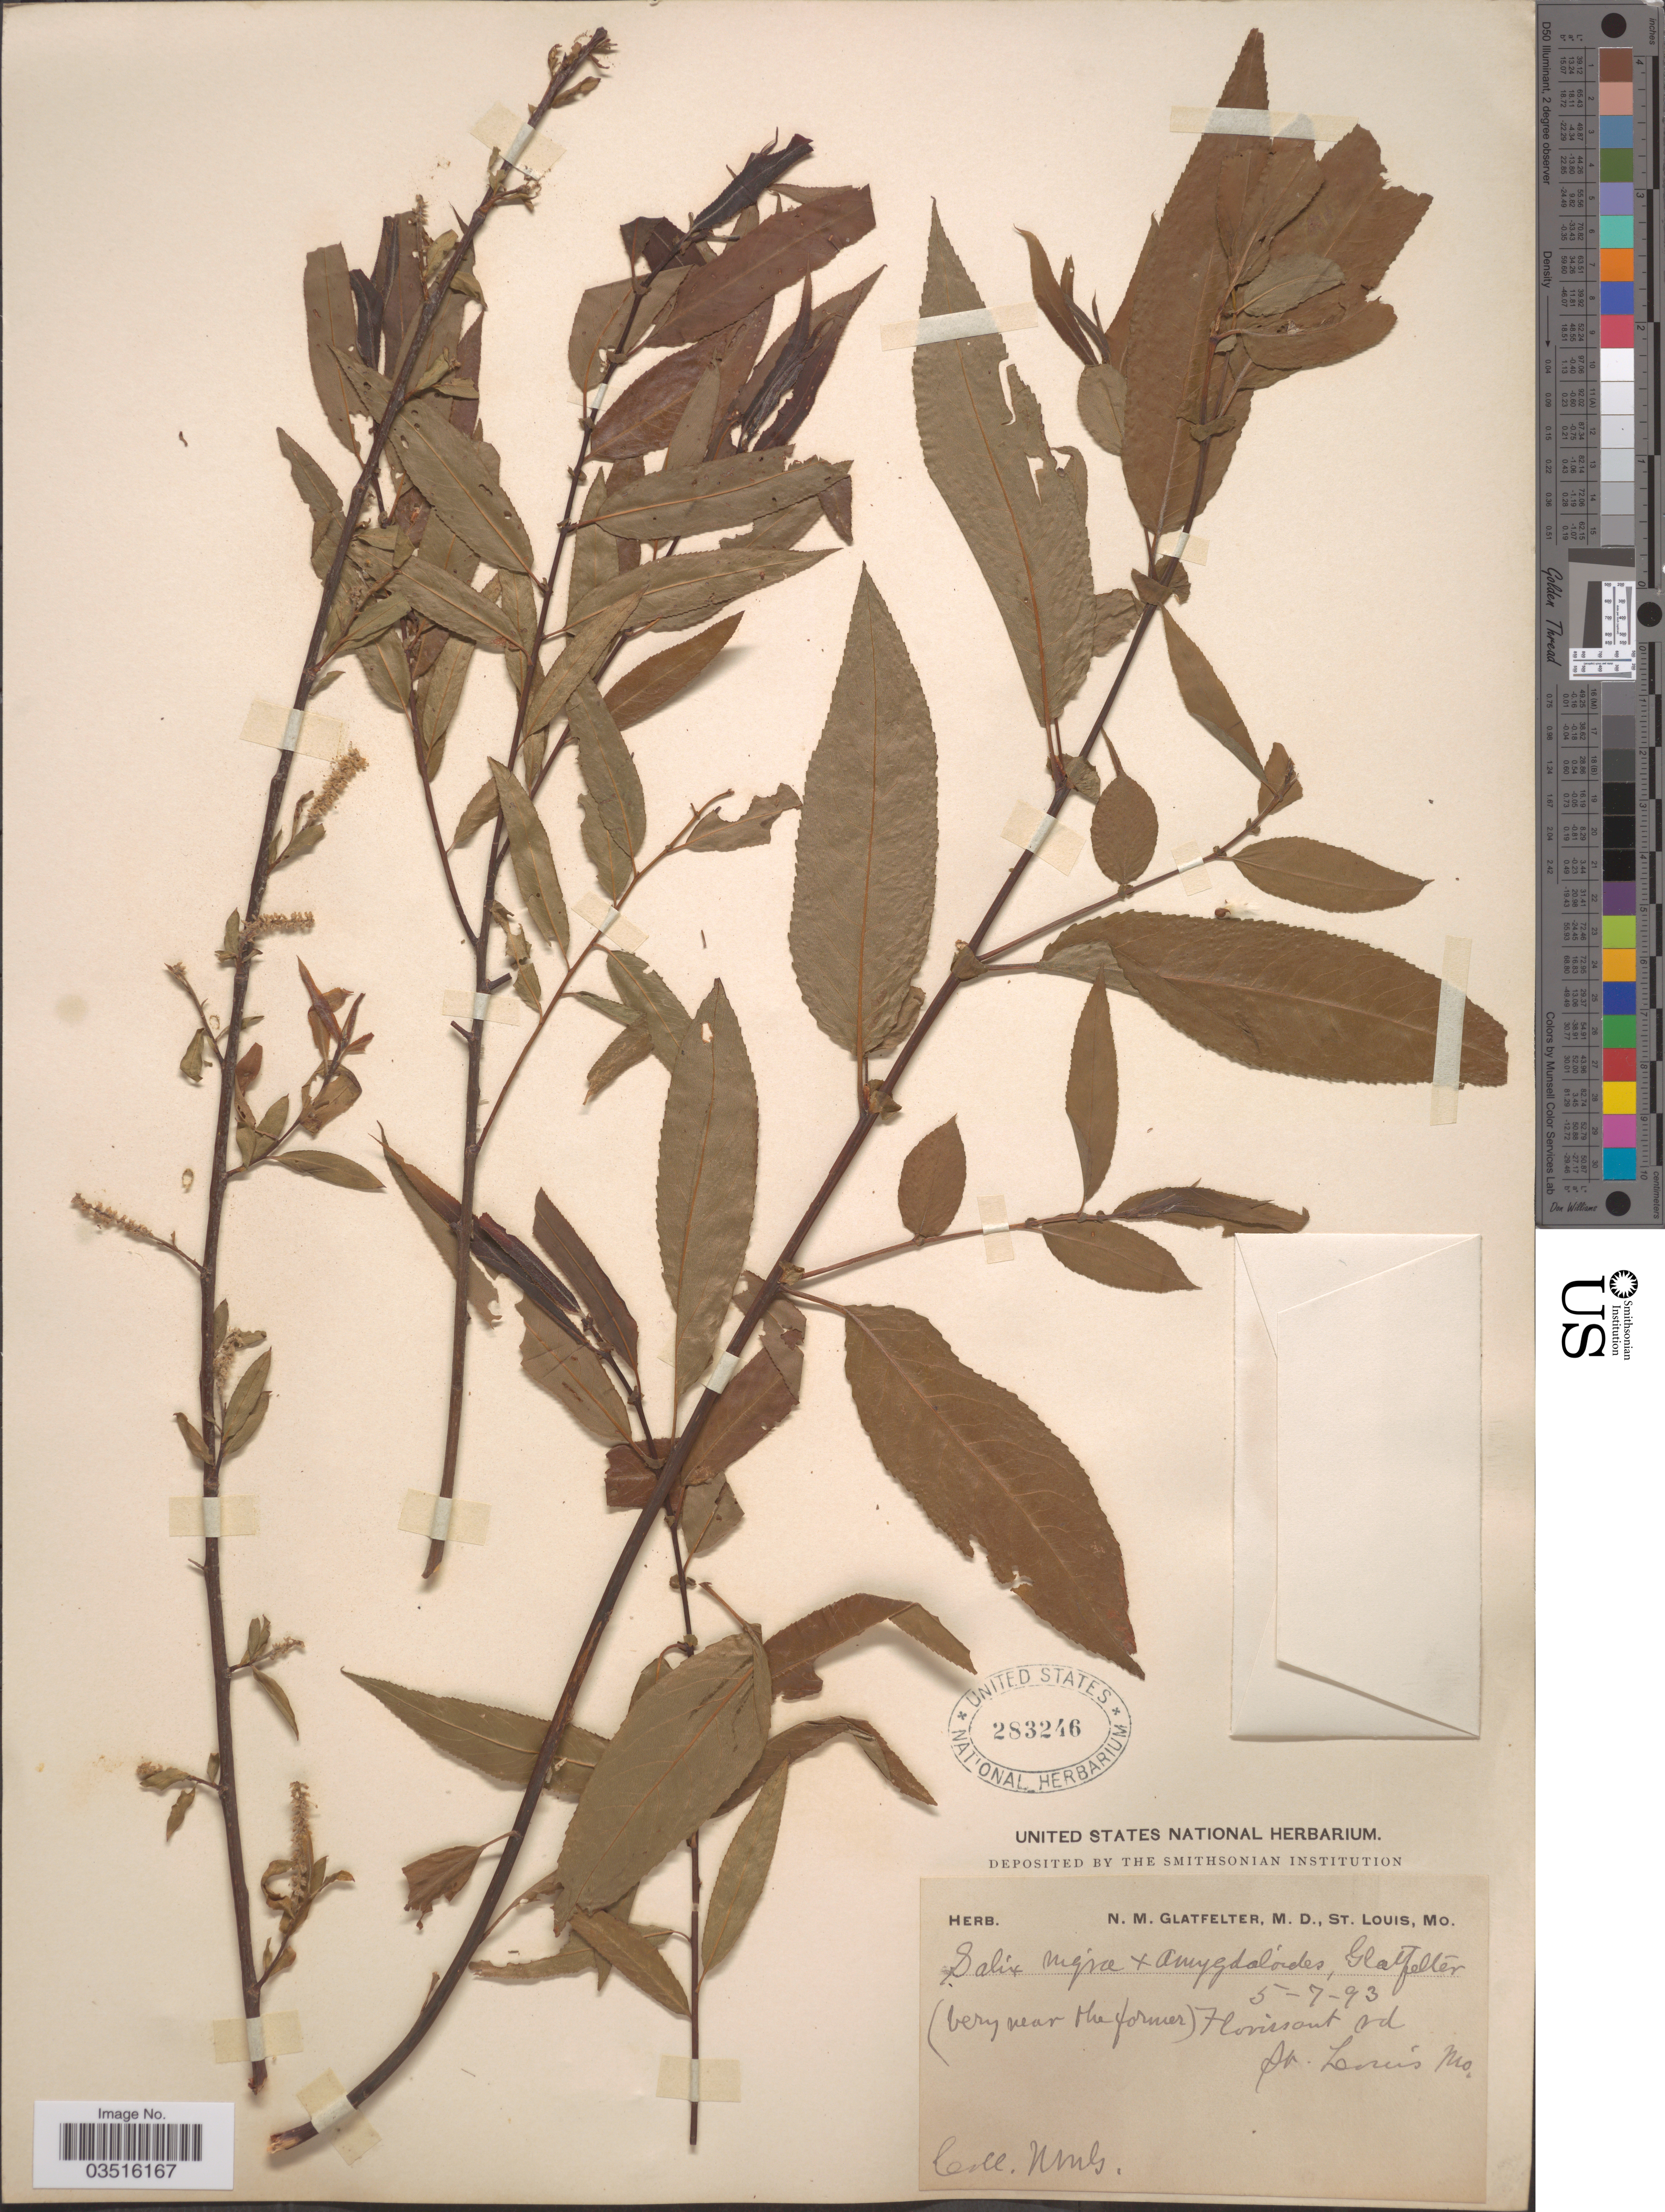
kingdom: Plantae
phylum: Tracheophyta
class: Magnoliopsida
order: Malpighiales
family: Salicaceae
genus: Salix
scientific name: Salix nigra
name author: Marshall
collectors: N. M. Glatfelter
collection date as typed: Transcribed d/m/y: 7/5/93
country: United States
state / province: Missouri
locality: Florissant rd. St. Louis.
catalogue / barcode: US 283246